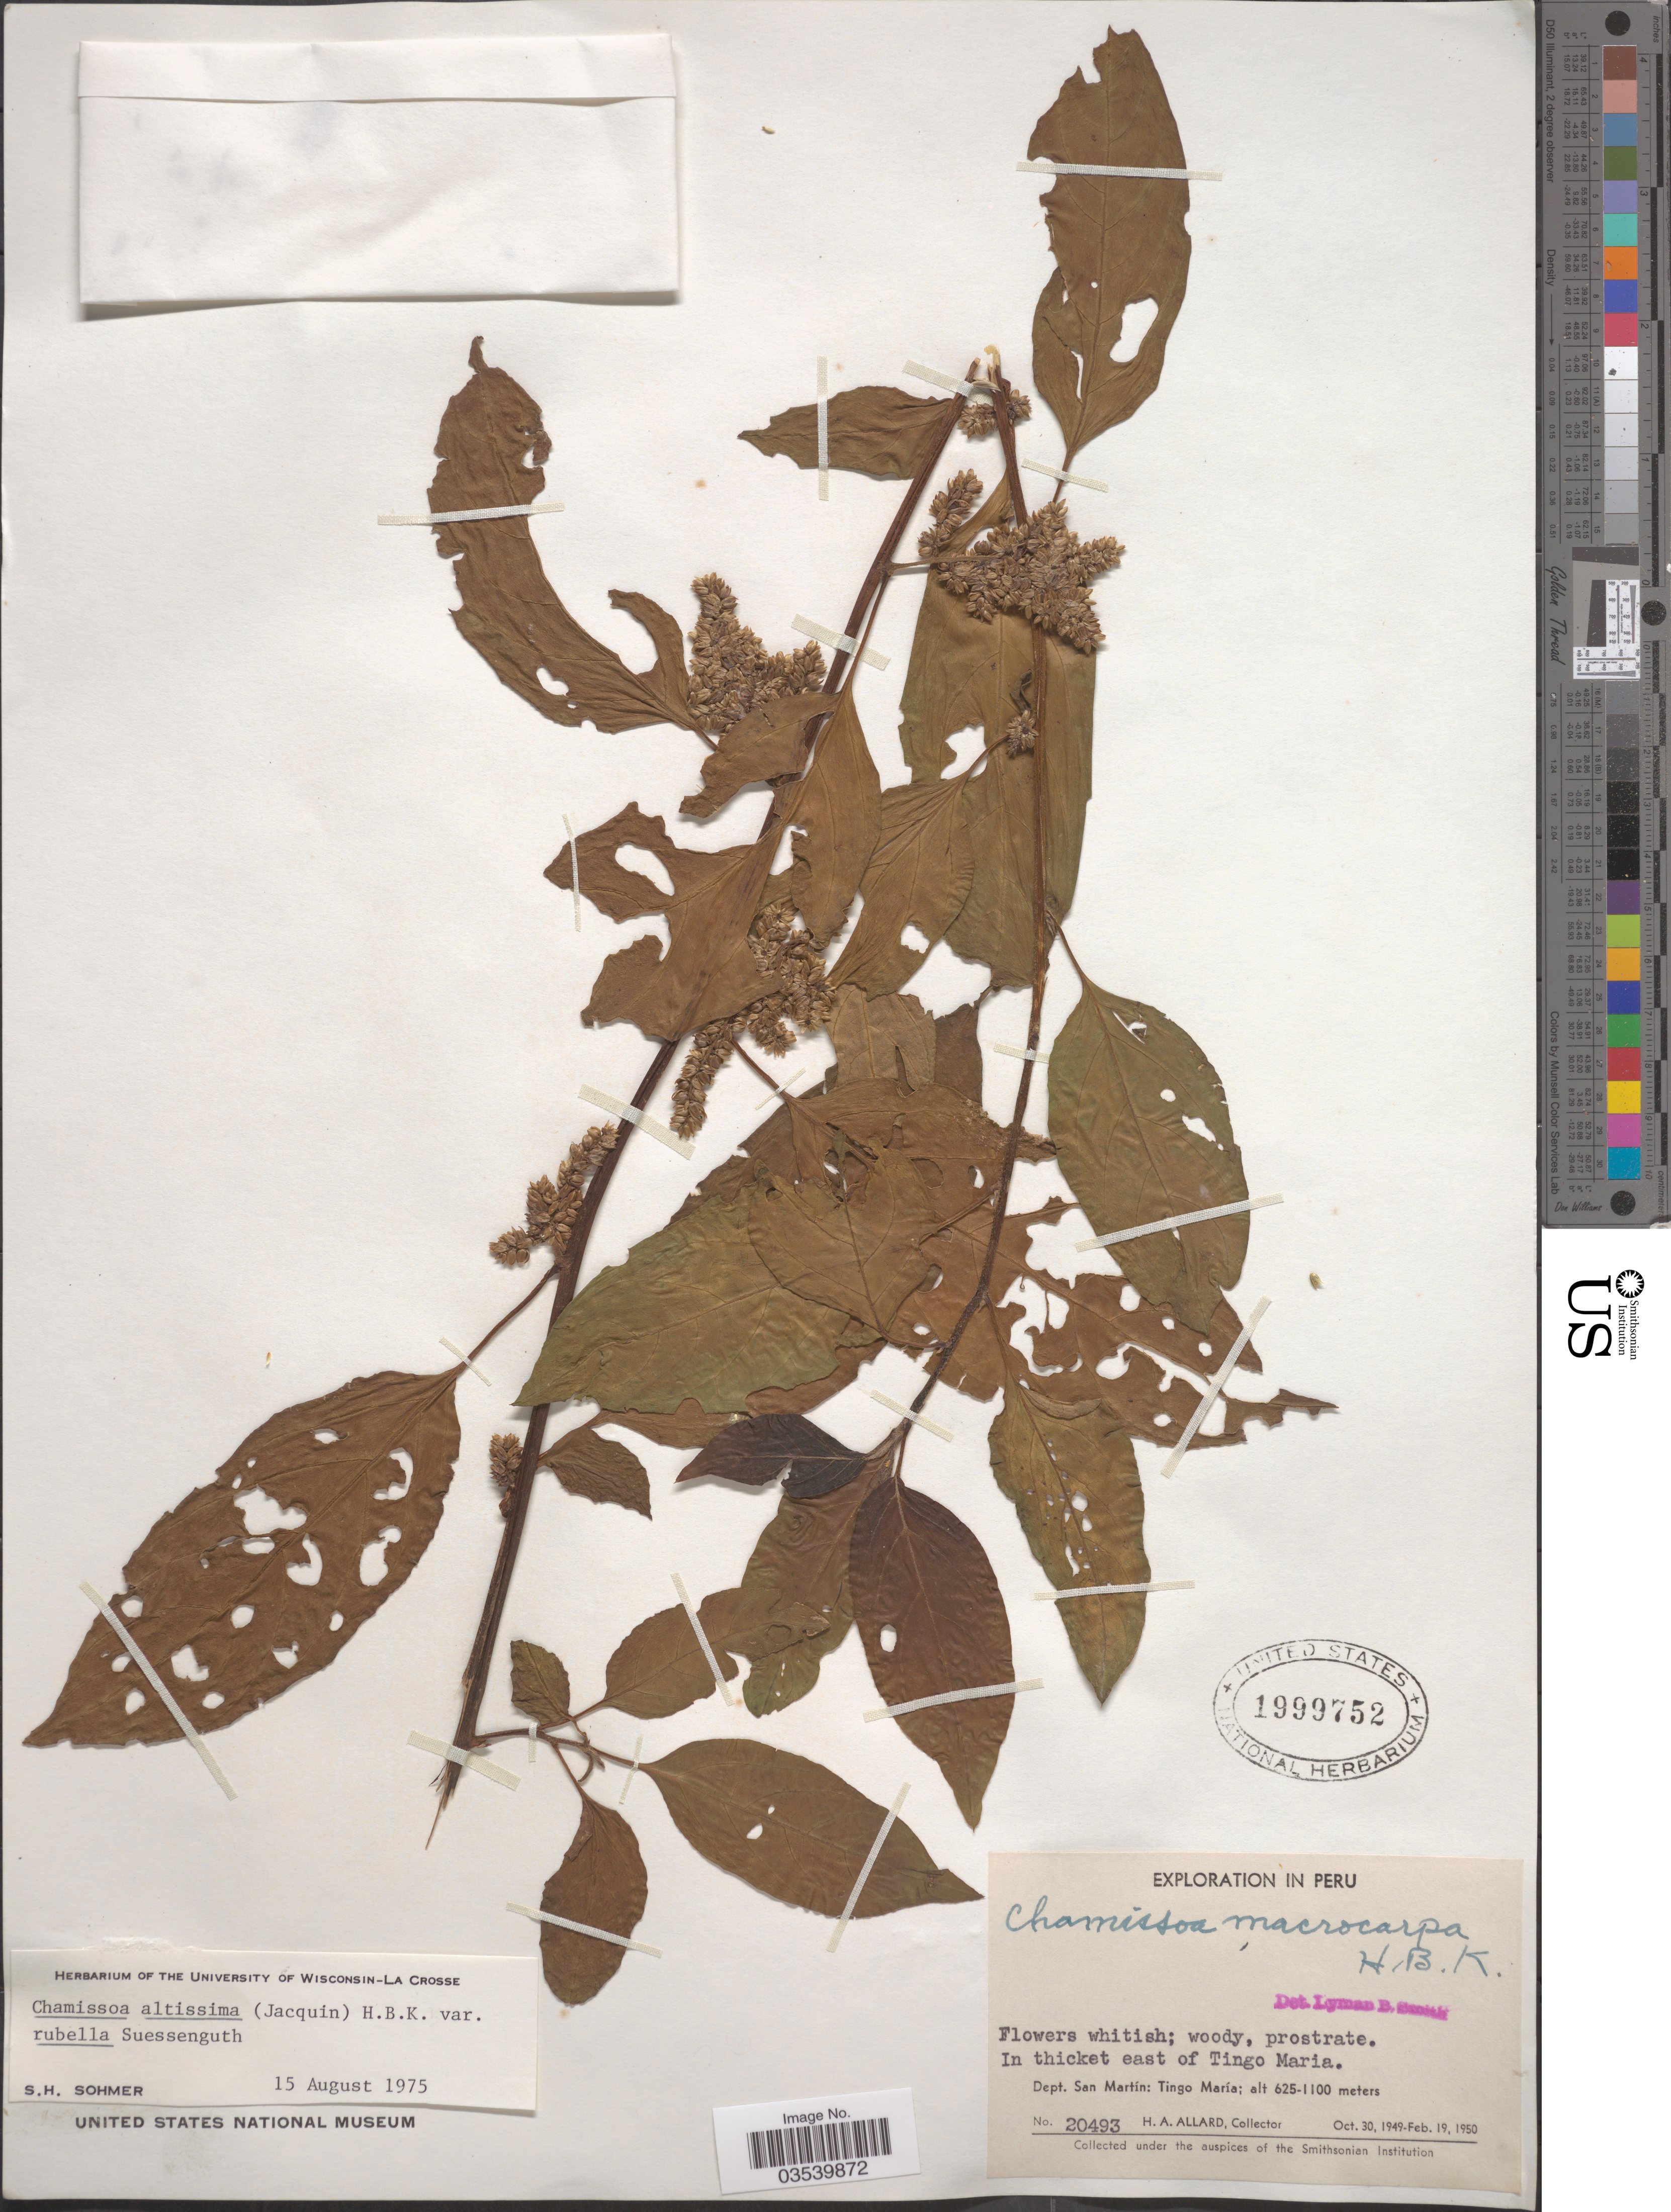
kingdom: Plantae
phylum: Tracheophyta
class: Magnoliopsida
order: Caryophyllales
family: Amaranthaceae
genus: Chamissoa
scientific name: Chamissoa altissima var. rubella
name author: Suess.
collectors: H. A. Allard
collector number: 20493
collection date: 1949-10-30/1950-02-19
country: Peru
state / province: San Martín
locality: In thicket east of Tingo Maria. Dept. San Martín: Tingo María.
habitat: in thicket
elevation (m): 625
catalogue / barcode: US 1999752